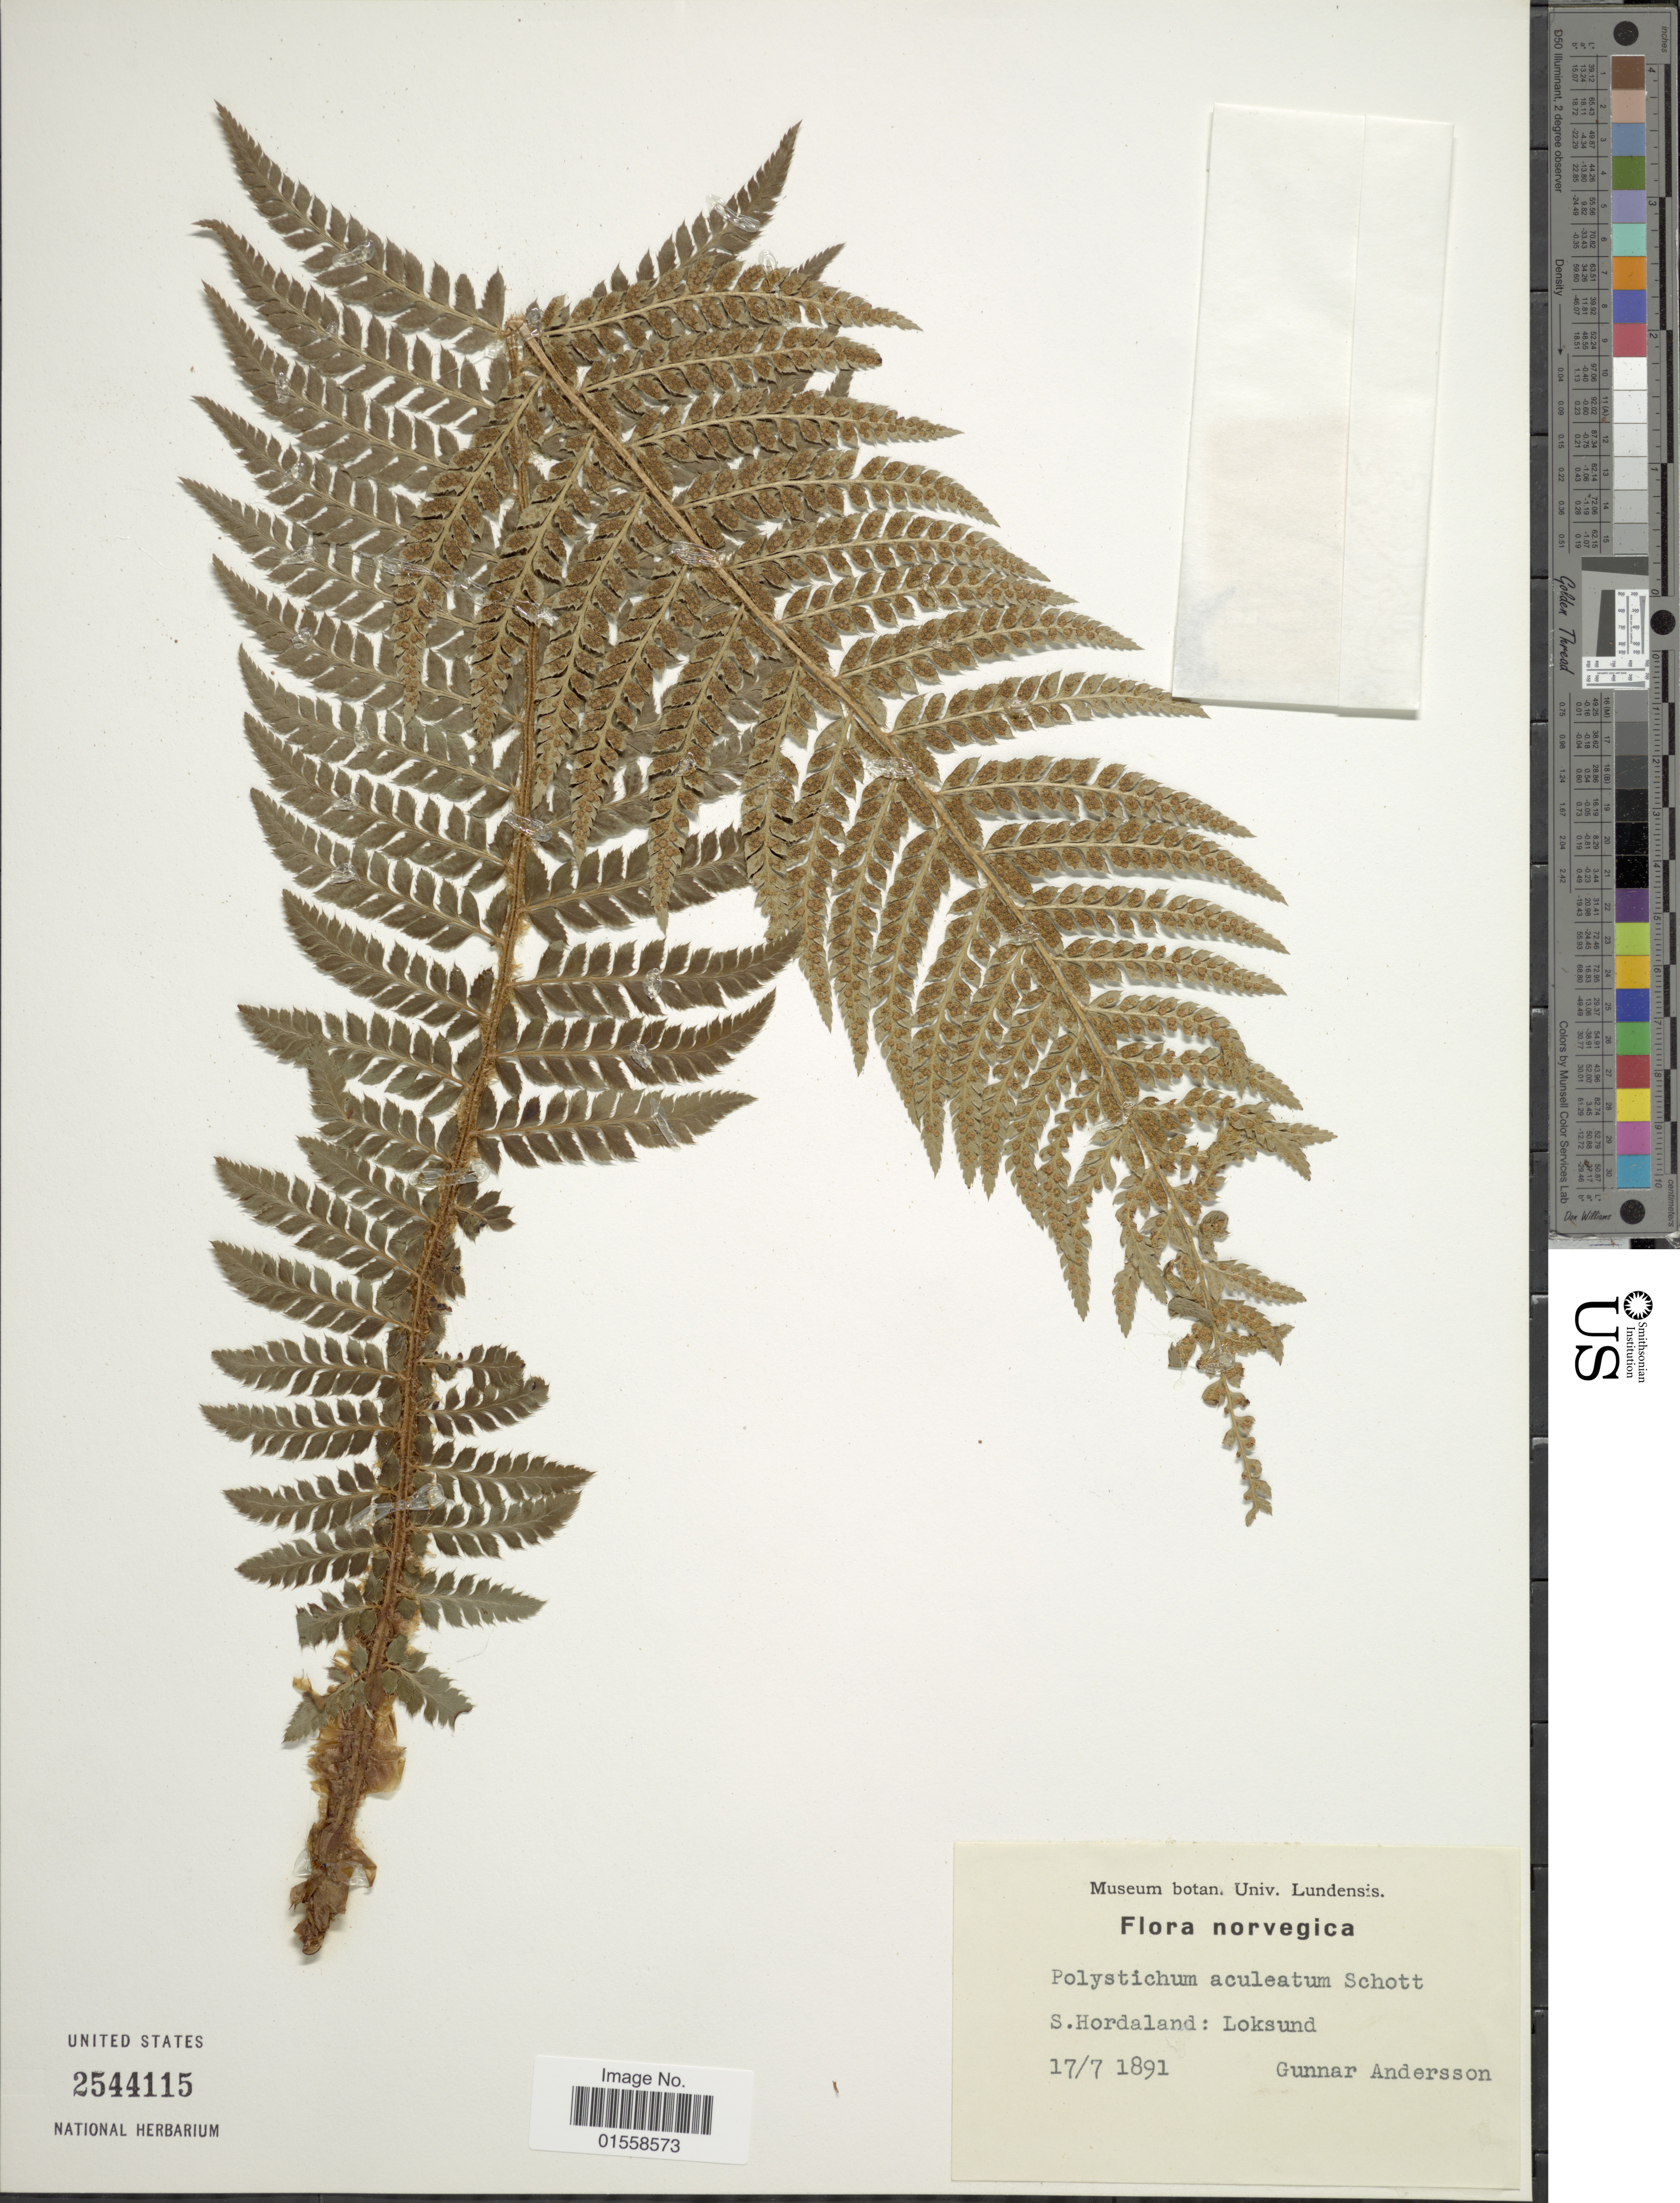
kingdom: Plantae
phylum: Tracheophyta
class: Polypodiopsida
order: Polypodiales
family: Dryopteridaceae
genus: Polystichum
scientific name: Polystichum aculeatum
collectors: C. Andersson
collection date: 1891-07-17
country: Norway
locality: S. Hordaland: Loksund.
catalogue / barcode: US 2544115